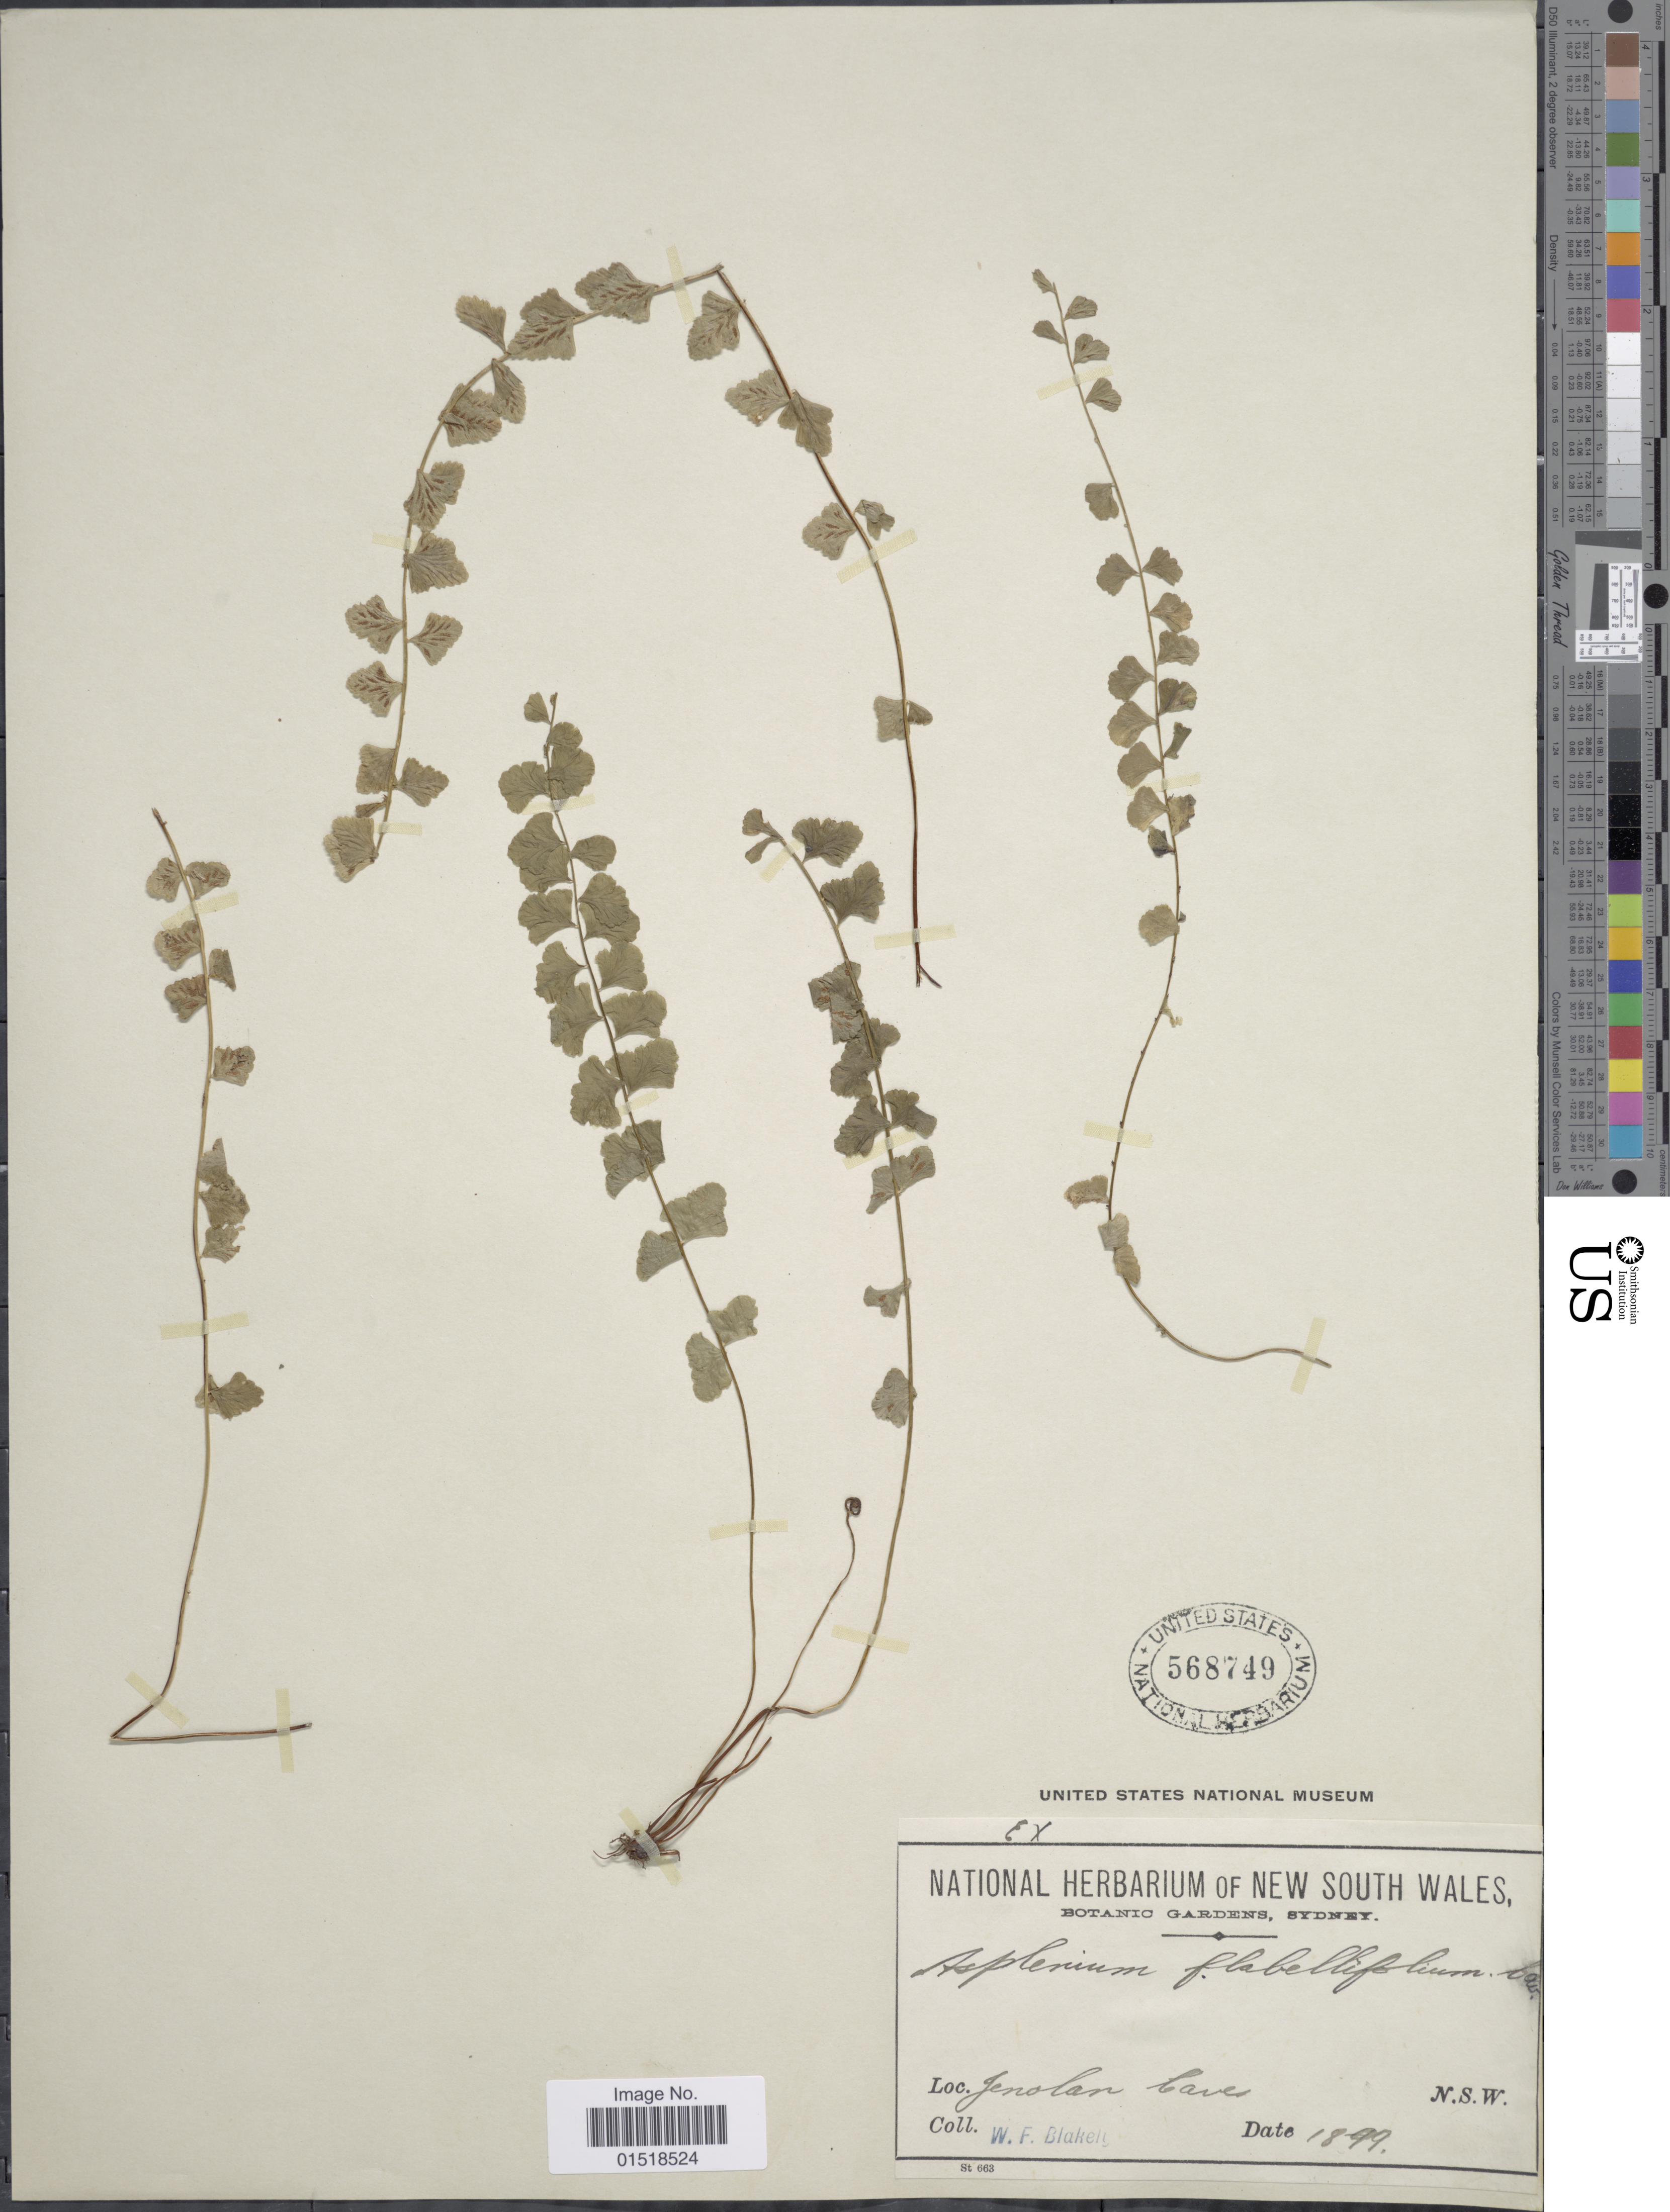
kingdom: Plantae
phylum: Tracheophyta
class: Polypodiopsida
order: Polypodiales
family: Aspleniaceae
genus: Asplenium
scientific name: Asplenium flabellifolium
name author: Cav.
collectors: W. Blakely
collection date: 1899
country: Australia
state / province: New South Wales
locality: Jenolan Caves.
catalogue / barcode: US 568749